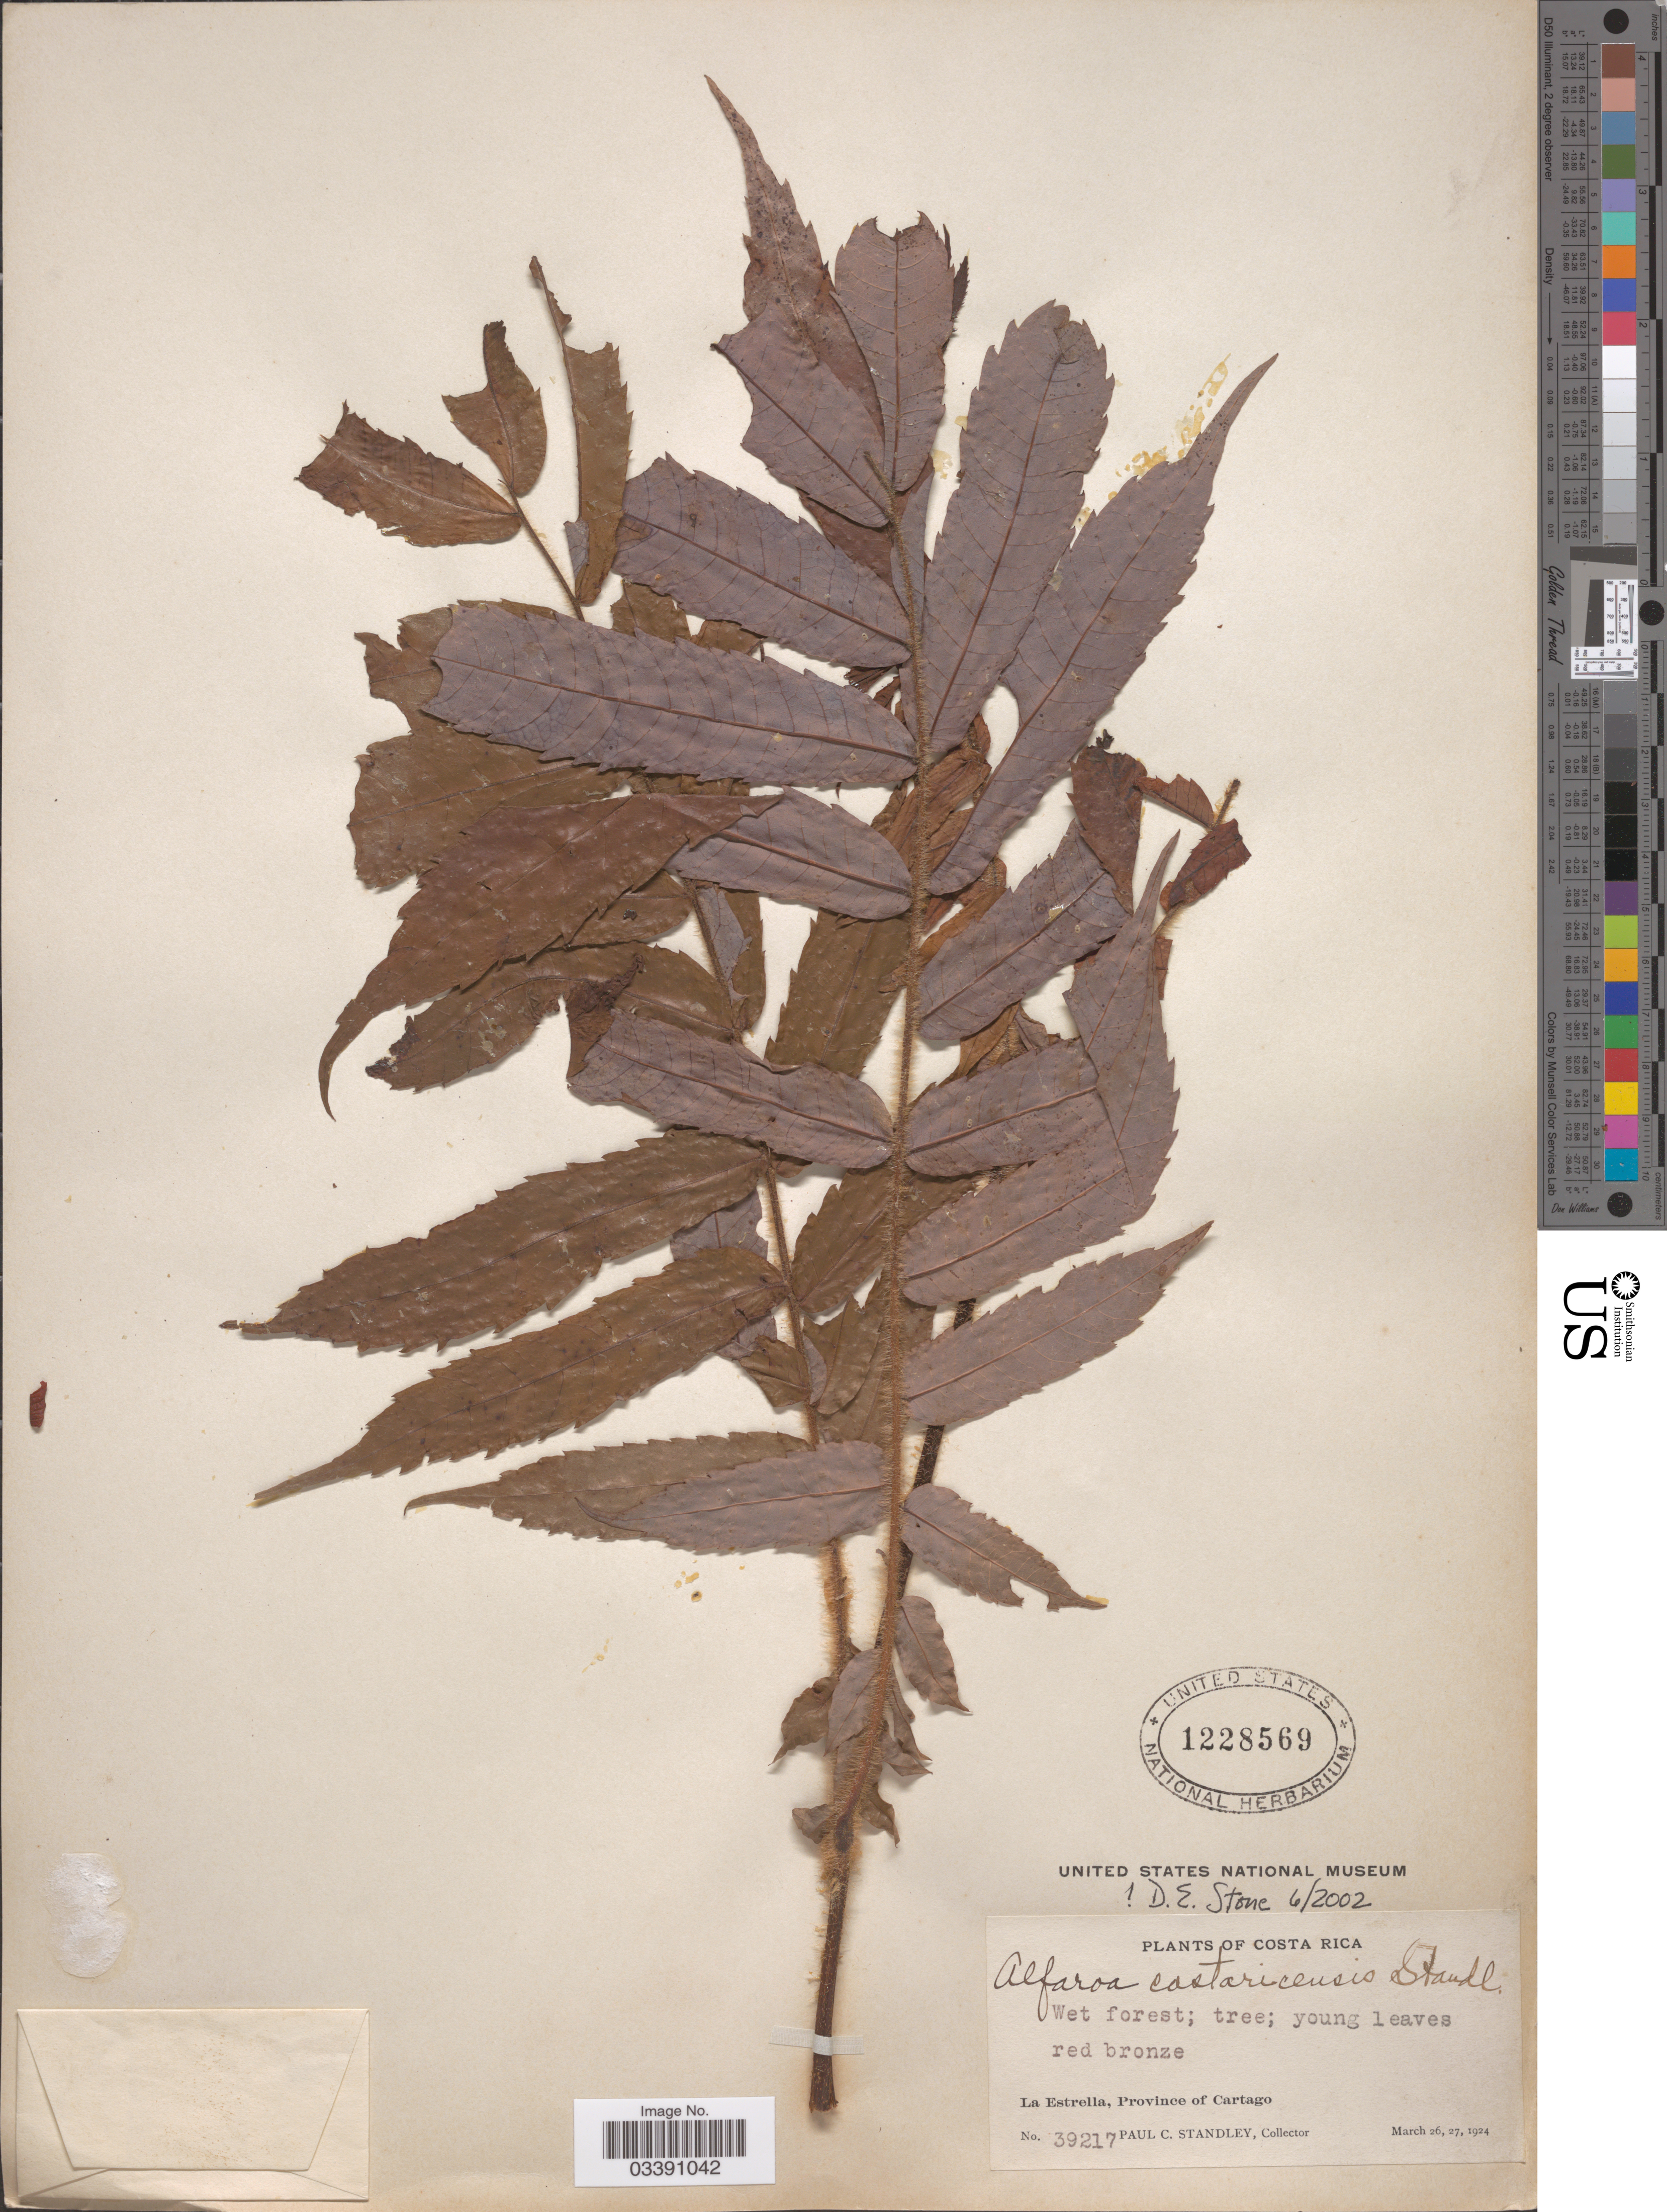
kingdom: Plantae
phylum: Tracheophyta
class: Magnoliopsida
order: Fagales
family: Juglandaceae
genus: Alfaroa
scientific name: Alfaroa costaricensis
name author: Standl.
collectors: P. C. Standley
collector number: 39217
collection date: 1924-03-26/1924-03-27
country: Costa Rica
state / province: Cartago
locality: La Estrella.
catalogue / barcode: US 1228569